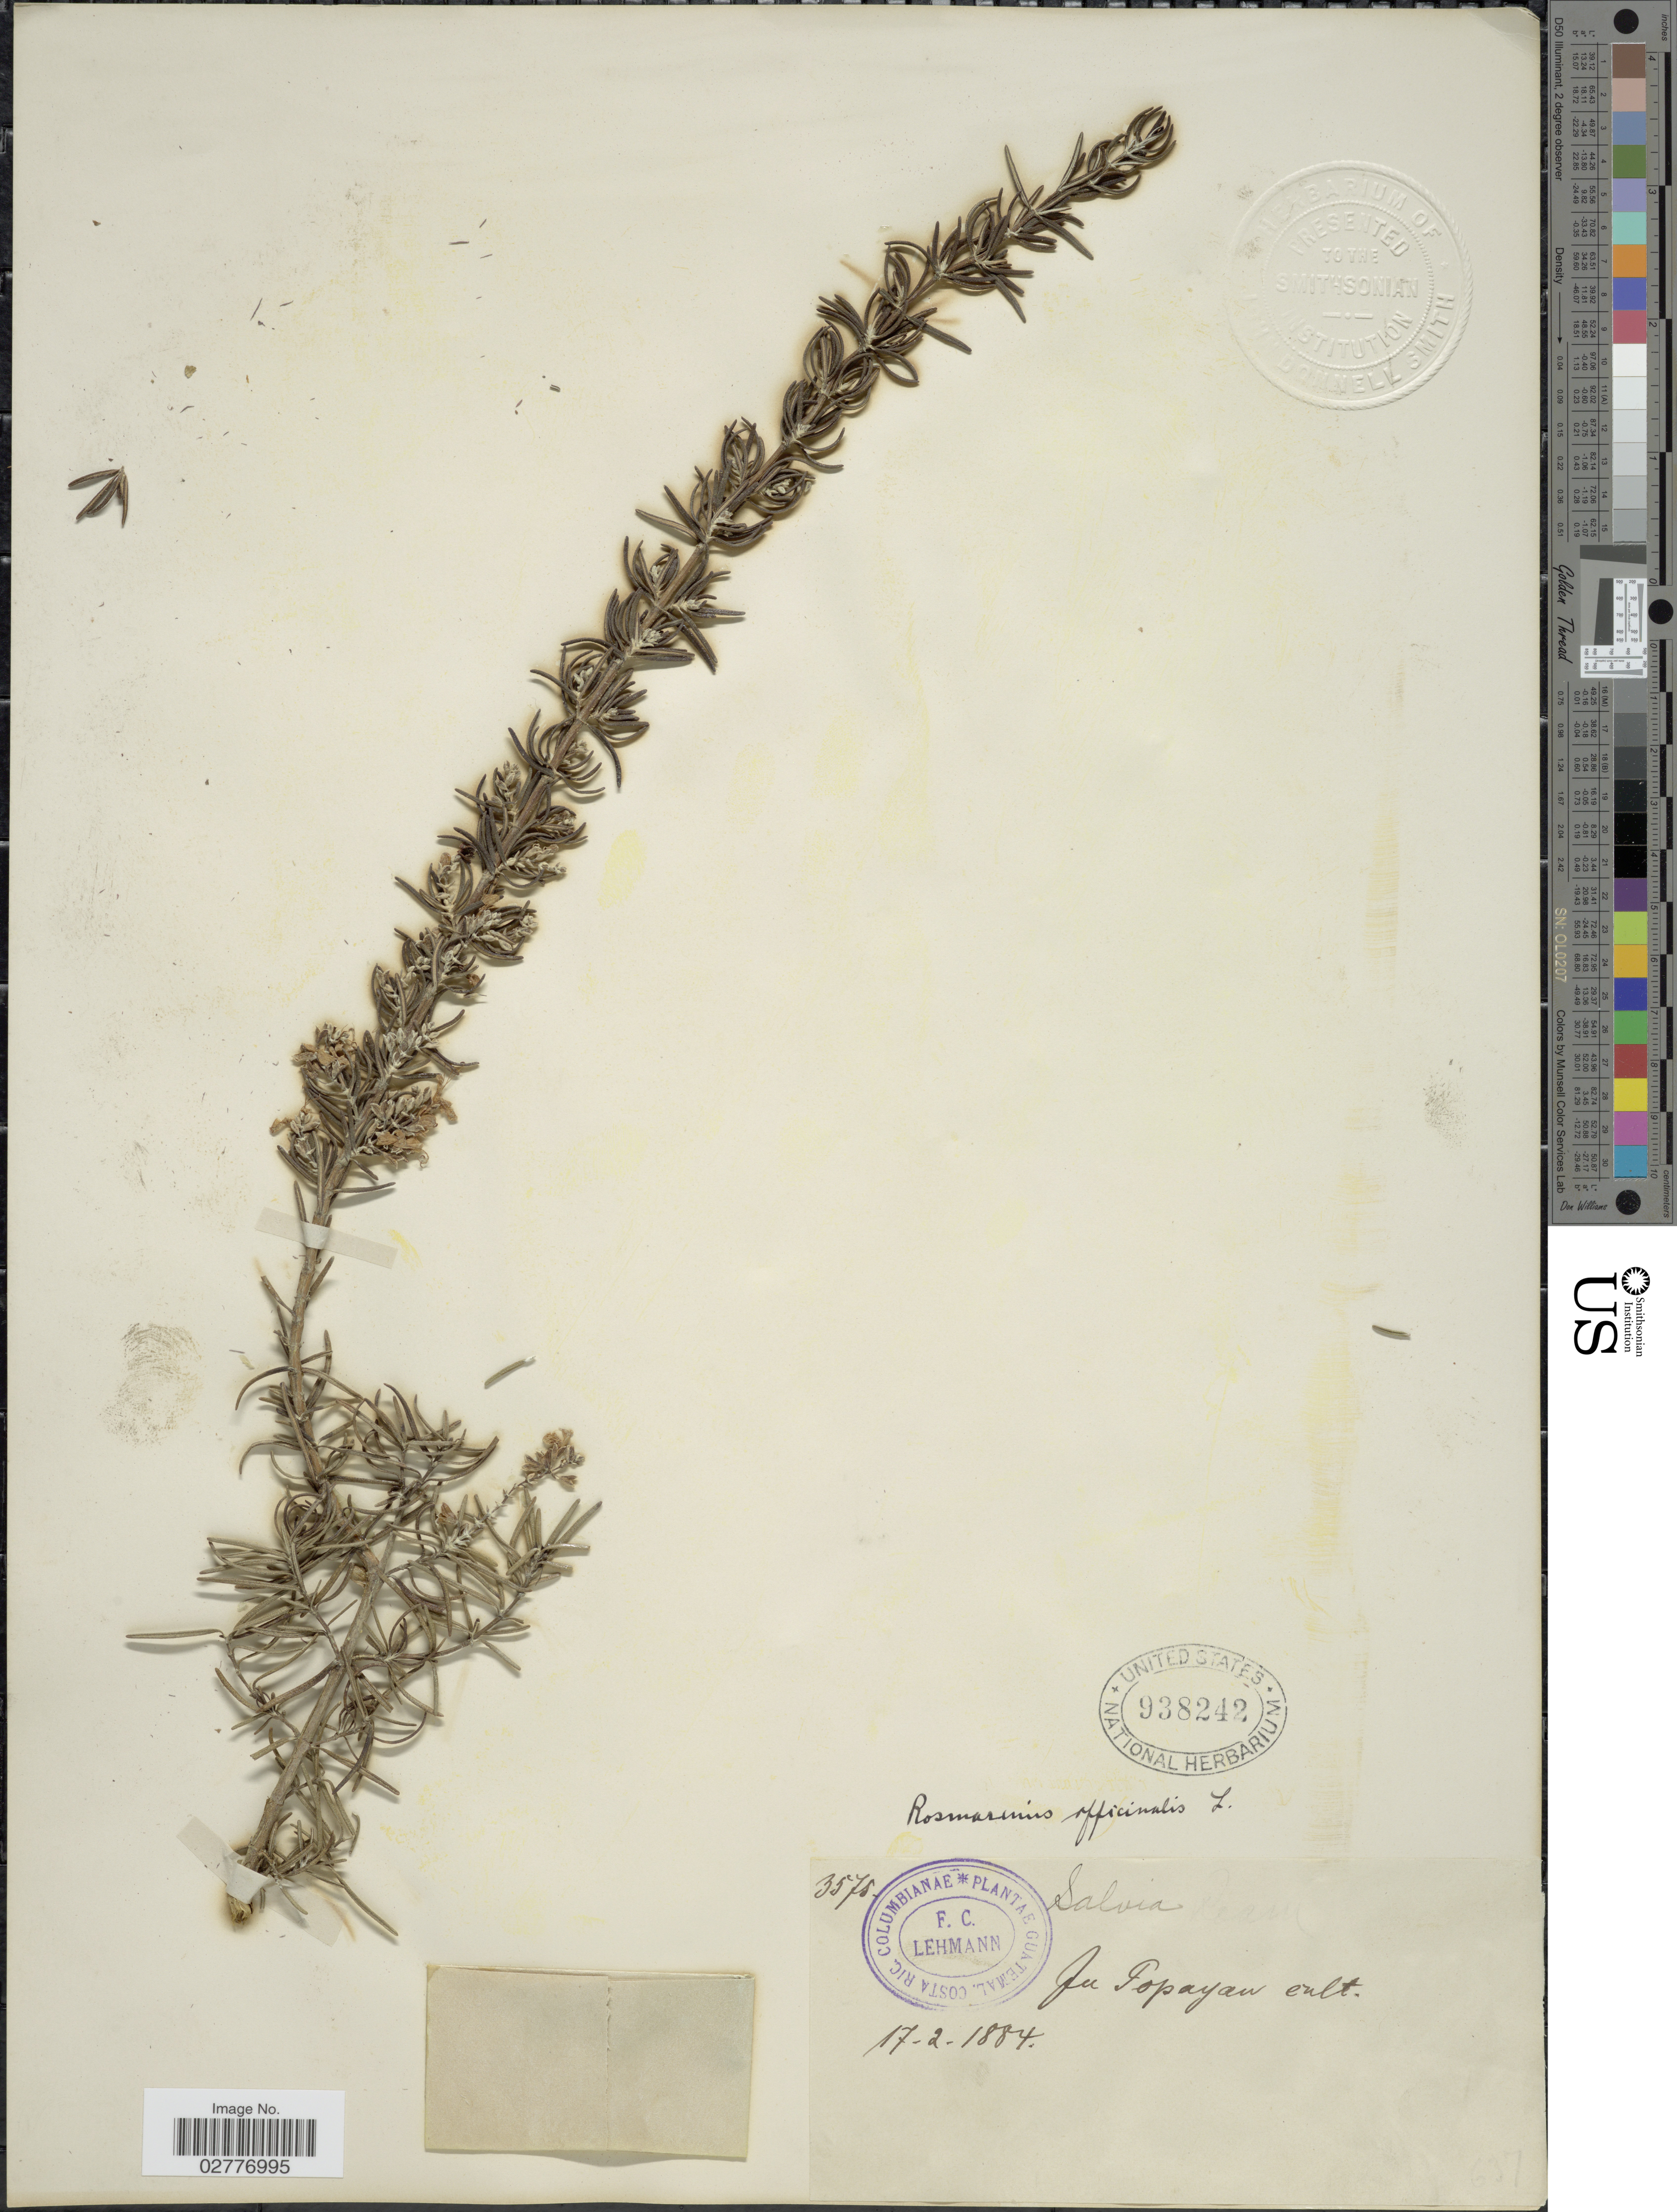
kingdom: Plantae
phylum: Tracheophyta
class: Magnoliopsida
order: Lamiales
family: Lamiaceae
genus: Rosmarinus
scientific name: Rosmarinus officinalis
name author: L.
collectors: F. C. Lehmann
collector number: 3578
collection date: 1884-02-17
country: Colombia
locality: Ju Popayan.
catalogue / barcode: US 938242